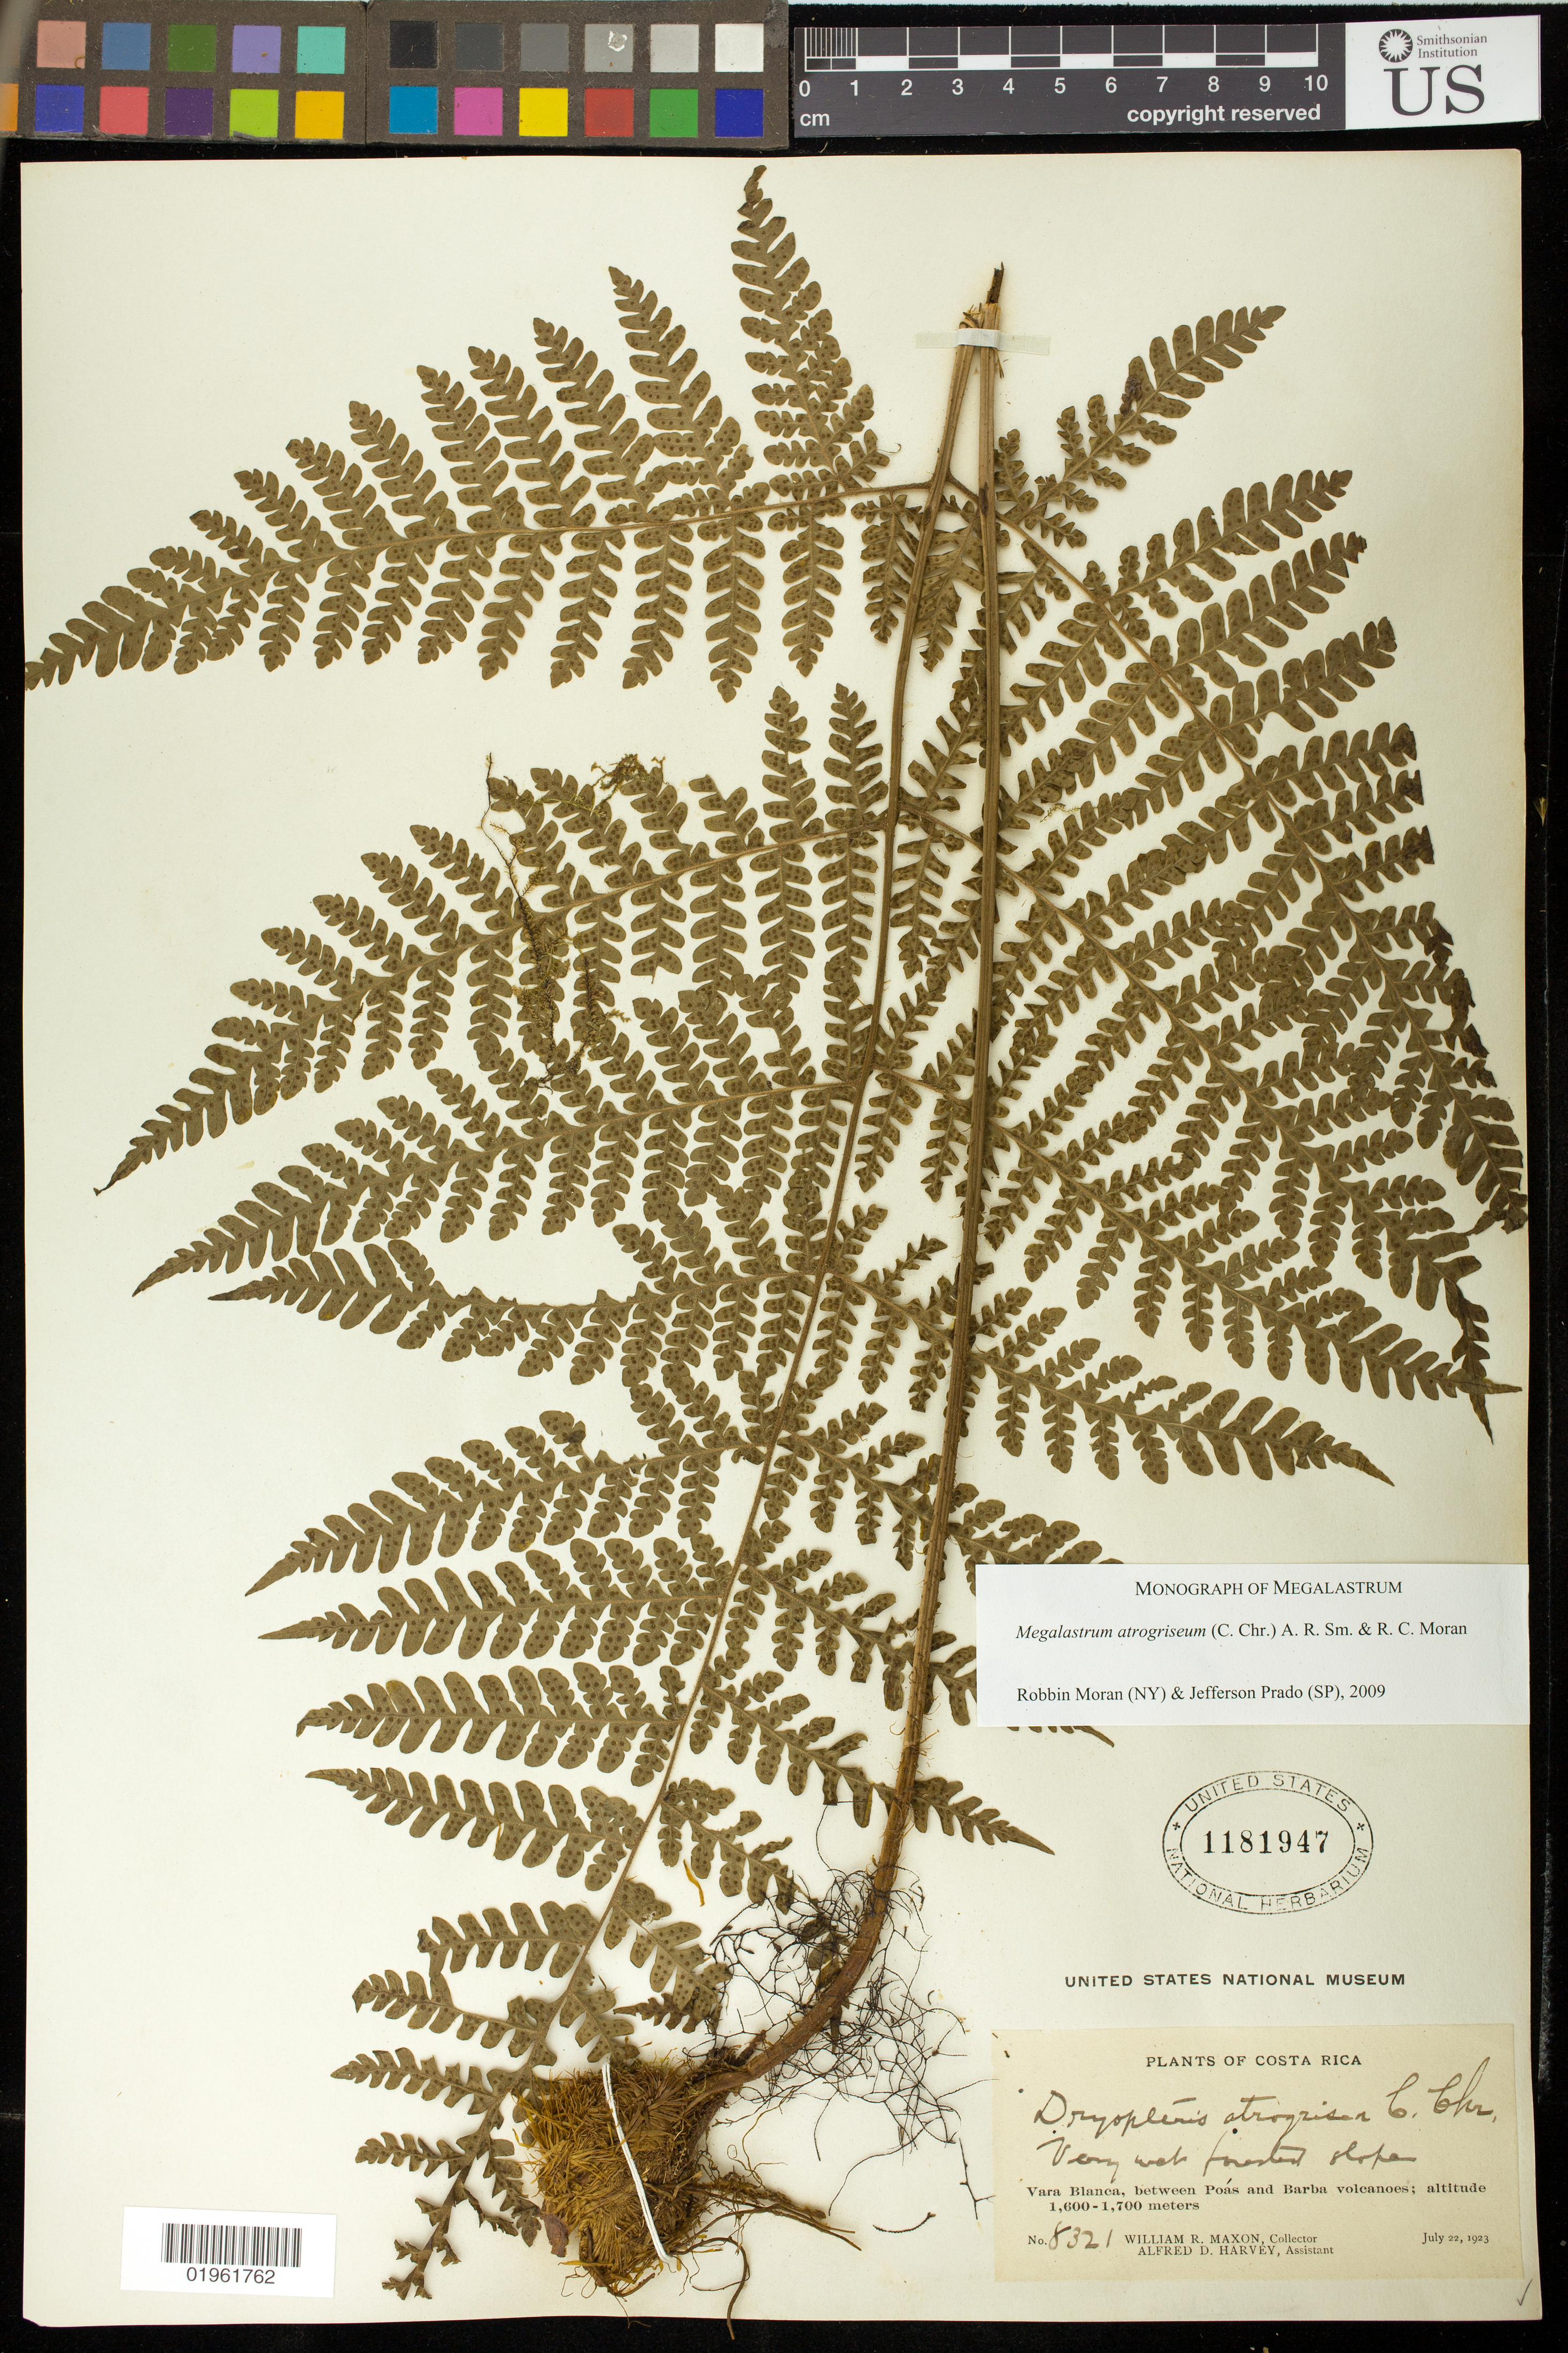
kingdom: Plantae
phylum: Tracheophyta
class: Polypodiopsida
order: Polypodiales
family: Dryopteridaceae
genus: Megalastrum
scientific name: Megalastrum atrogriseum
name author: (C. Chr.) A.R. Sm. & R.C. Moran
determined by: Moran, R. C.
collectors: W. R. Maxon & A. D. Harvey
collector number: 8321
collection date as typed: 22 Jul 1923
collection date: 1923-07-22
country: Costa Rica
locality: Vara Blanca, between Poás and Barba volcanoes.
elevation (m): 1600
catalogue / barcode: US 1181947